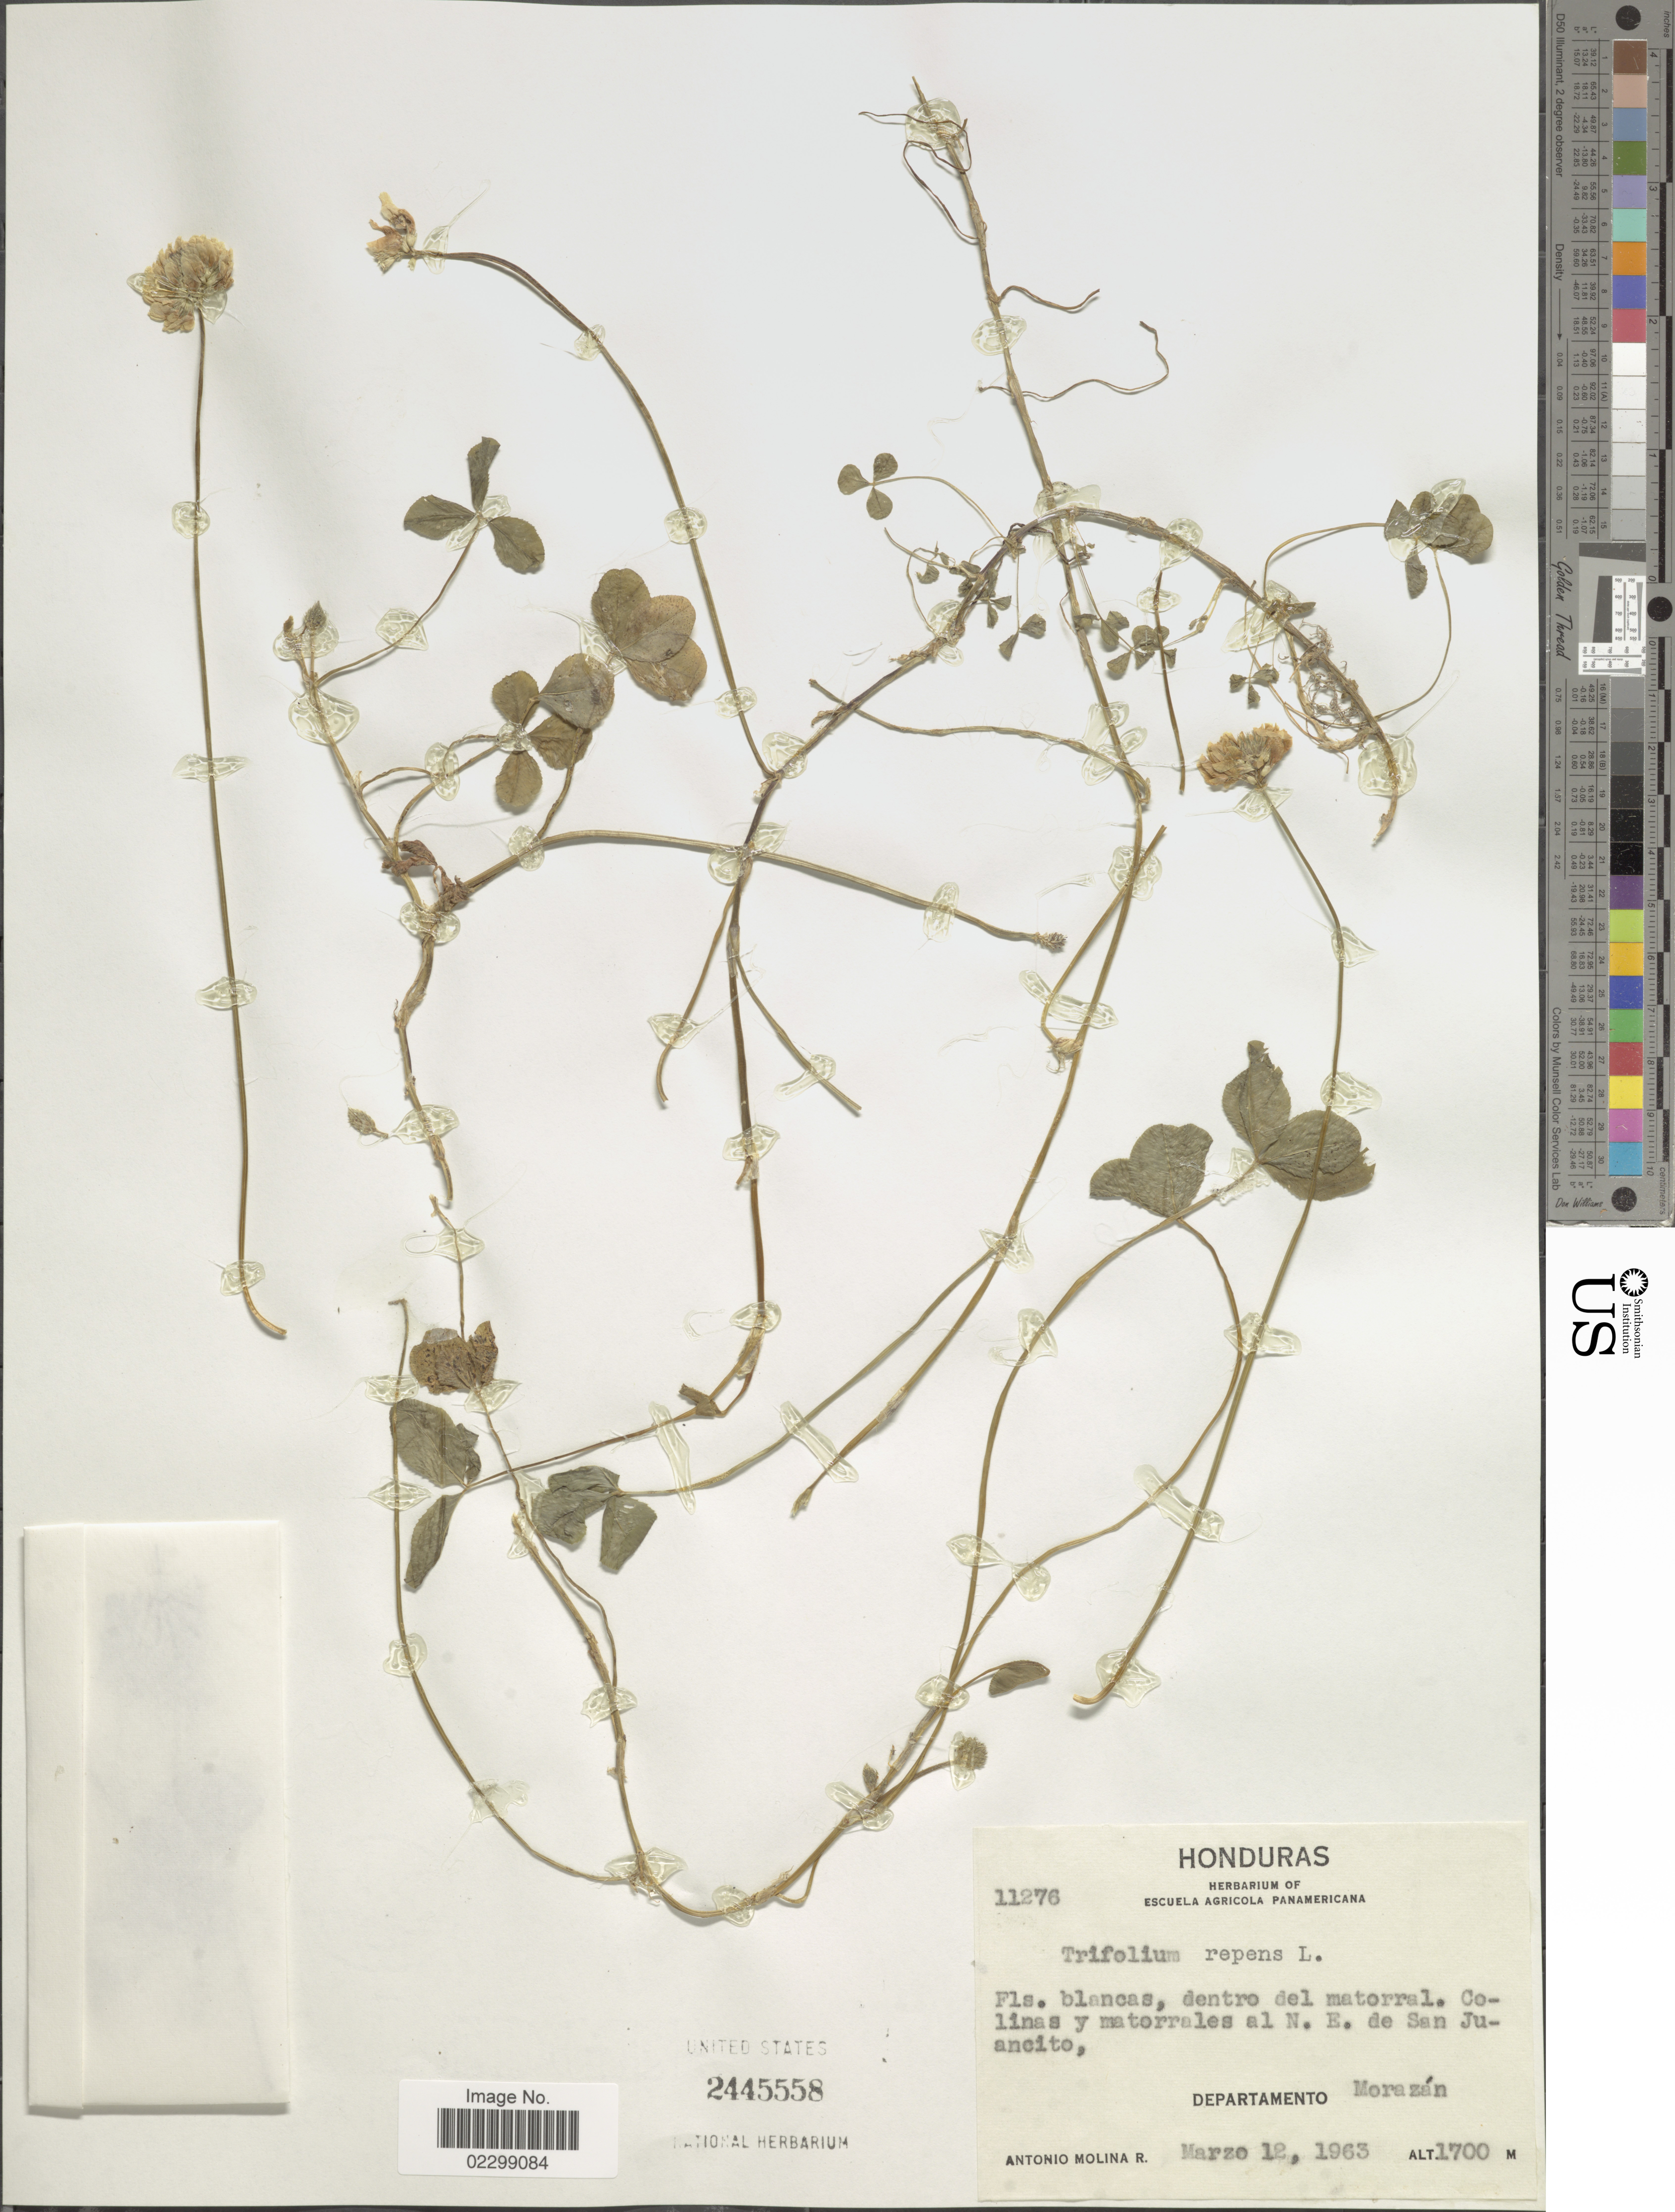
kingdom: Plantae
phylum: Tracheophyta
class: Magnoliopsida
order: Fabales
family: Fabaceae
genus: Trifolium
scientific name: Trifolium repens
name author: L.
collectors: A. Molina R.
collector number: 11276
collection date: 1963-03-12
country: Honduras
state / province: Fco. Morazán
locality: Colina y matorrales al N.E. de San Juancito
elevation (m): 1700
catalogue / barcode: US 2445558